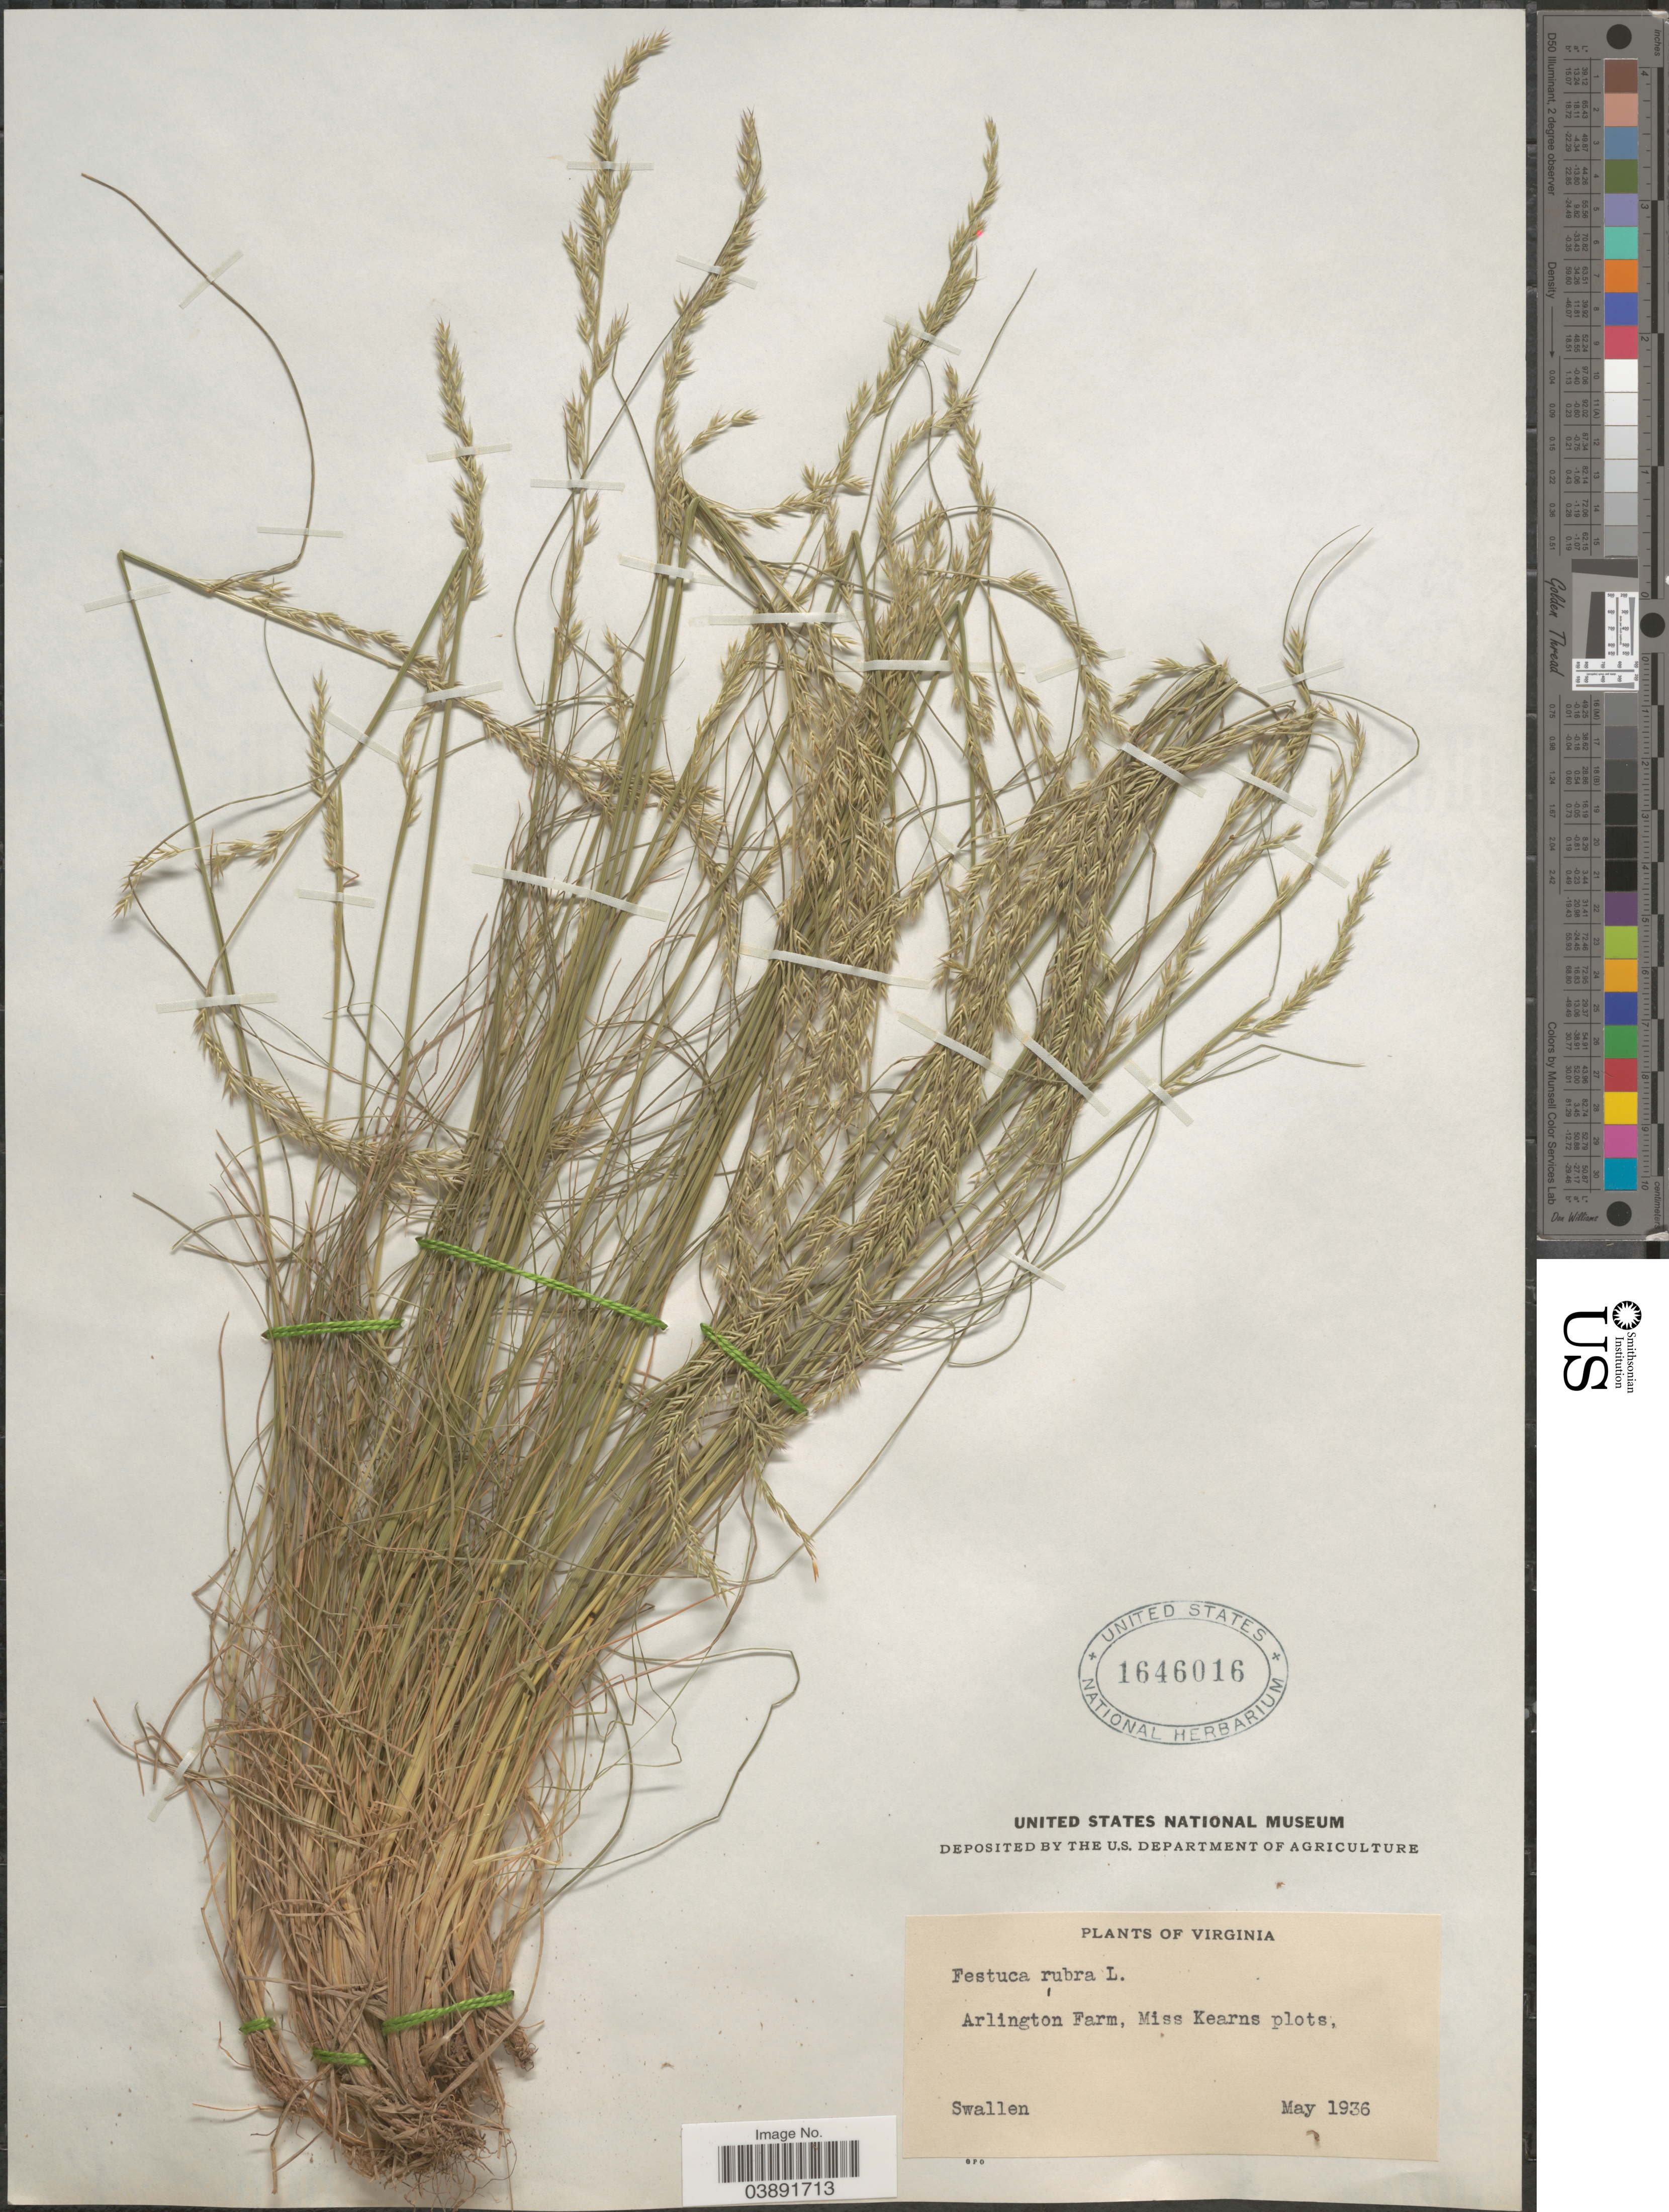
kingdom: Plantae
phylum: Tracheophyta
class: Liliopsida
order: Poales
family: Poaceae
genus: Festuca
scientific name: Festuca rubra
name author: L.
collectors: Swallen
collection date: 1936-05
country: United States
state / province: Virginia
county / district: Arlington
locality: Arlington Farm, Miss Kearns plots.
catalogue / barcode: US 1646016